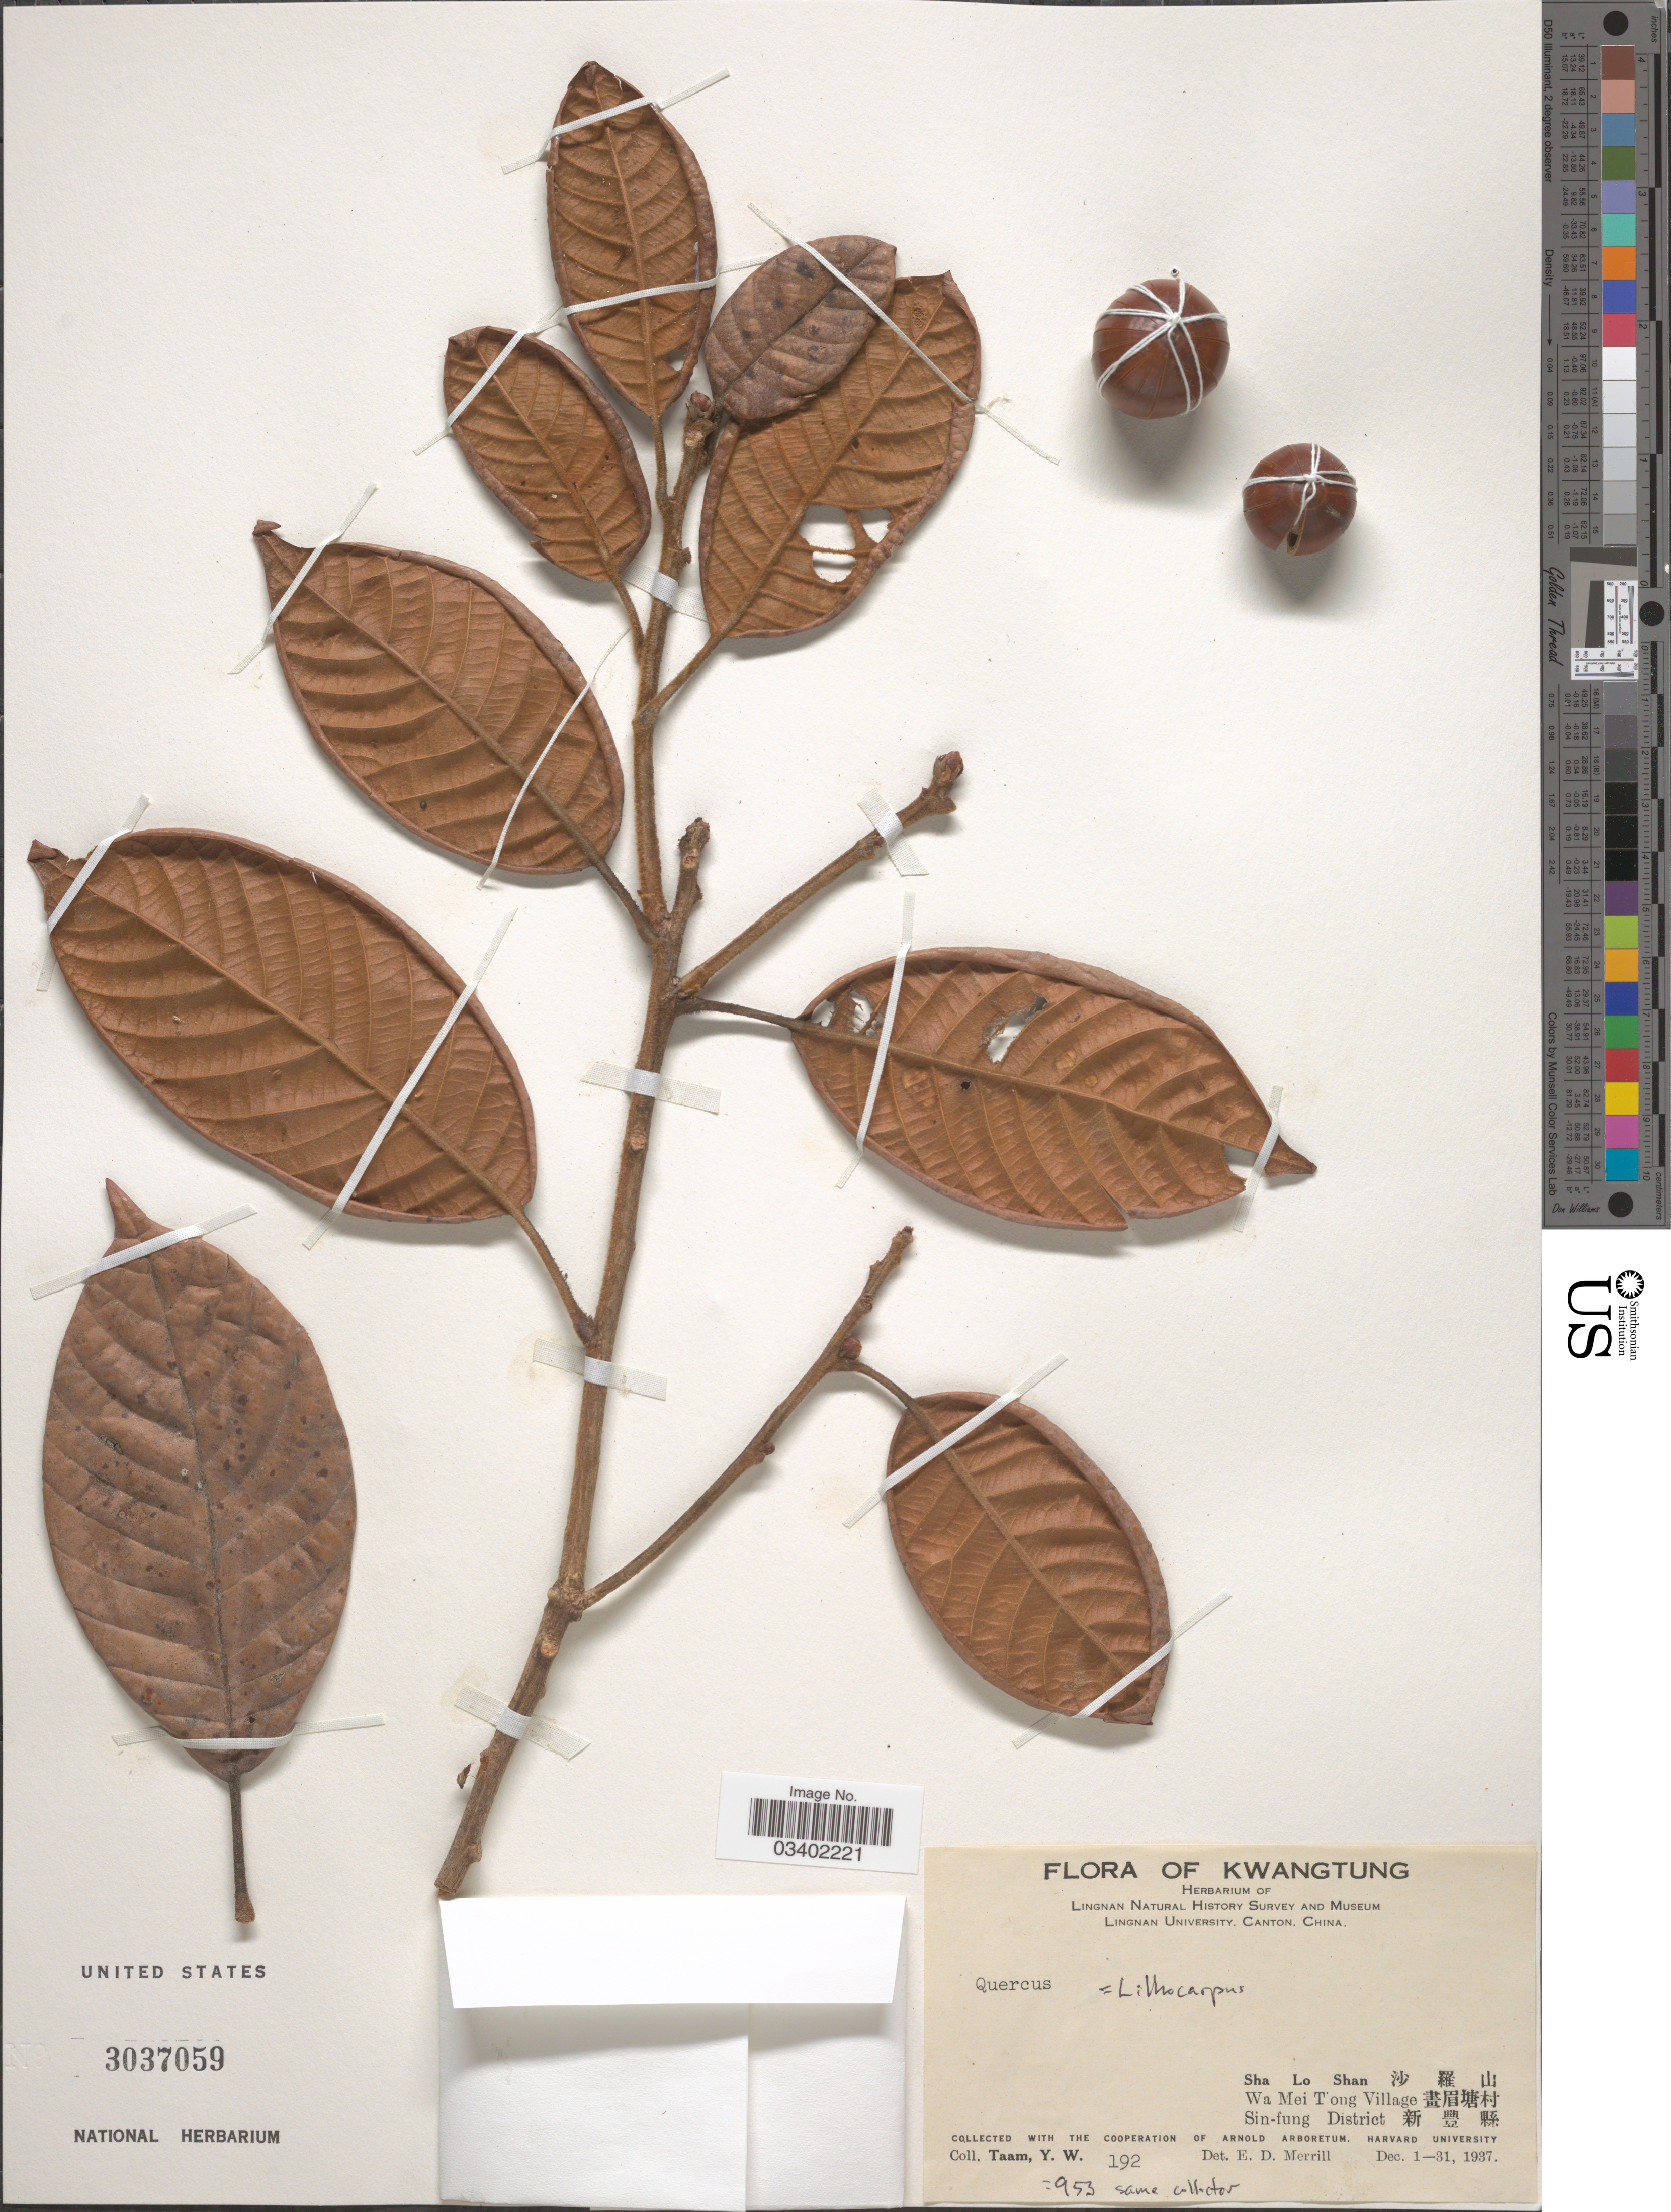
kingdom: Plantae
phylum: Tracheophyta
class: Magnoliopsida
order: Fagales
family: Fagaceae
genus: Lithocarpus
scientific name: Lithocarpus sp.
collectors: Y. W. Taam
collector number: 192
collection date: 1937-12-01/1937-12-31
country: China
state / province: Guangdong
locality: Kwangtung. Sha Lo Shan X. Wa Mei T'ong Village X. Sin-fung District X.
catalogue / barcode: US 3037059